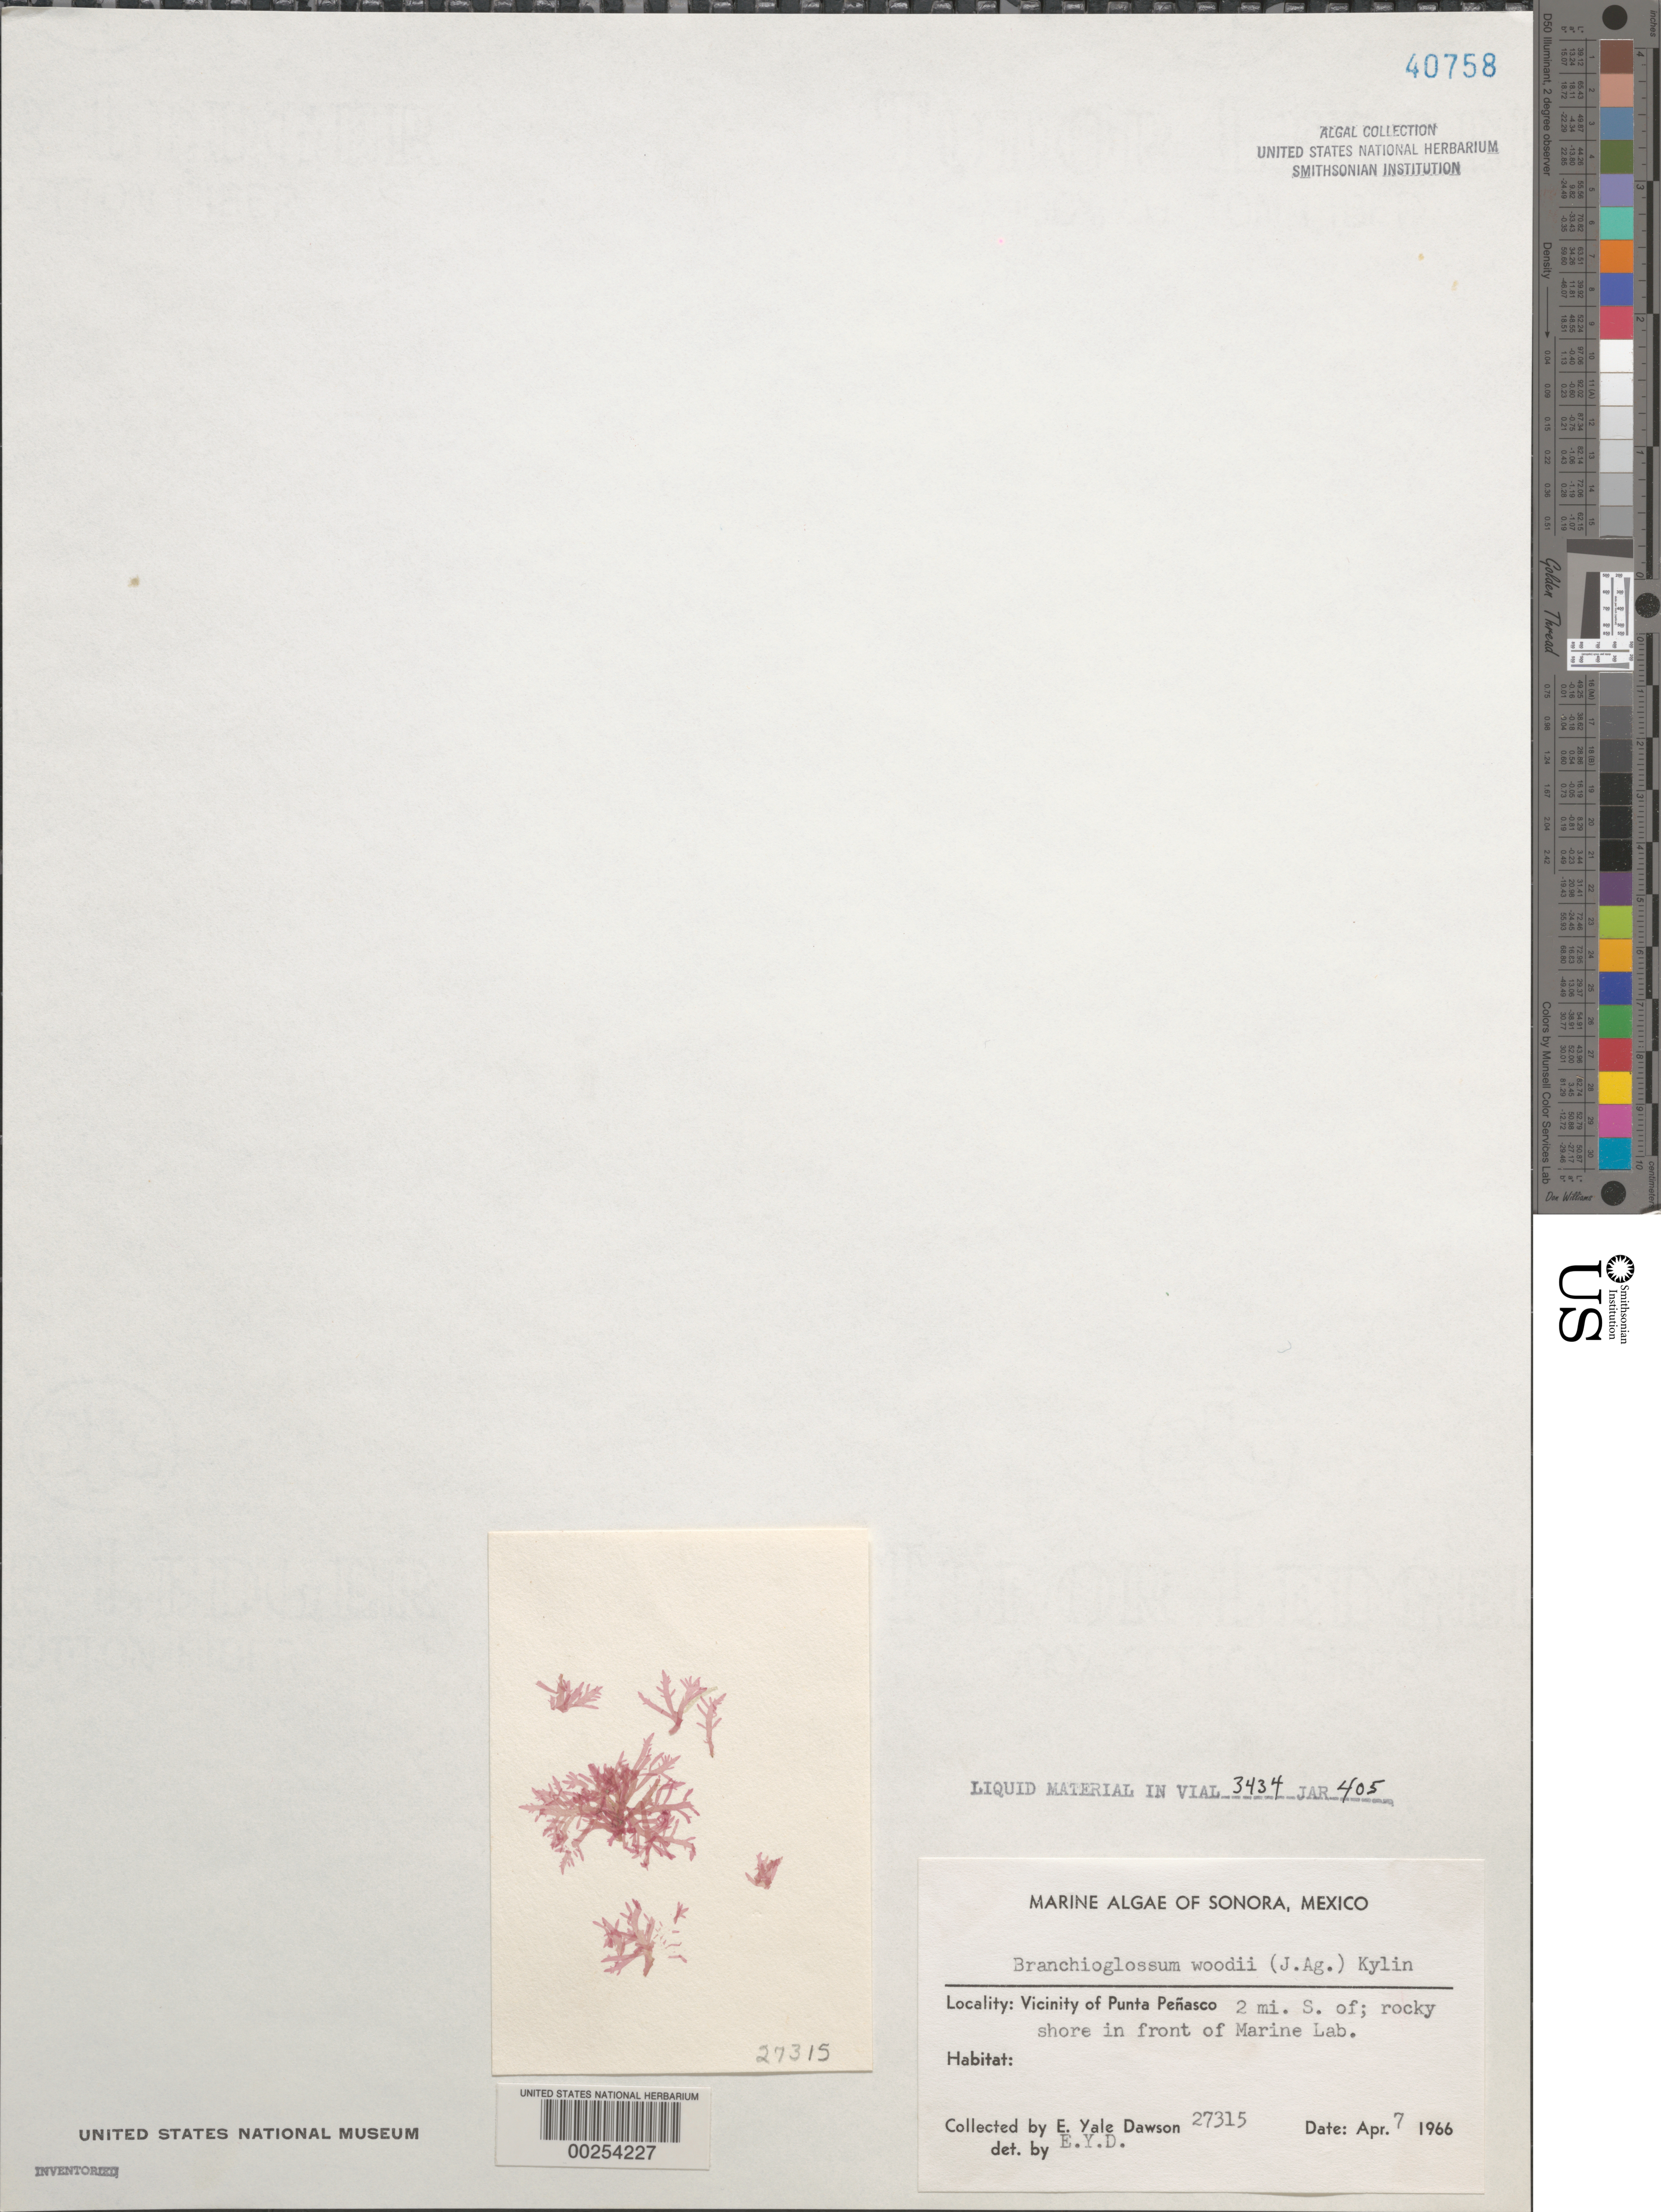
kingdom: Plantae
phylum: Rhodophyta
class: Florideophyceae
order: Ceramiales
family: Delesseriaceae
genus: Branchioglossum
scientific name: Branchioglossum bipinnatifidum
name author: (Mont.) M.J. Wynne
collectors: E. Y. Dawson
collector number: EYD 27315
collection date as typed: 07 Apr 1966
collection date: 1966-04-07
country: Mexico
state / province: Sonora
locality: Marine laboratory shore, 2 miles south of Punta Ostiones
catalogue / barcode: US 40758